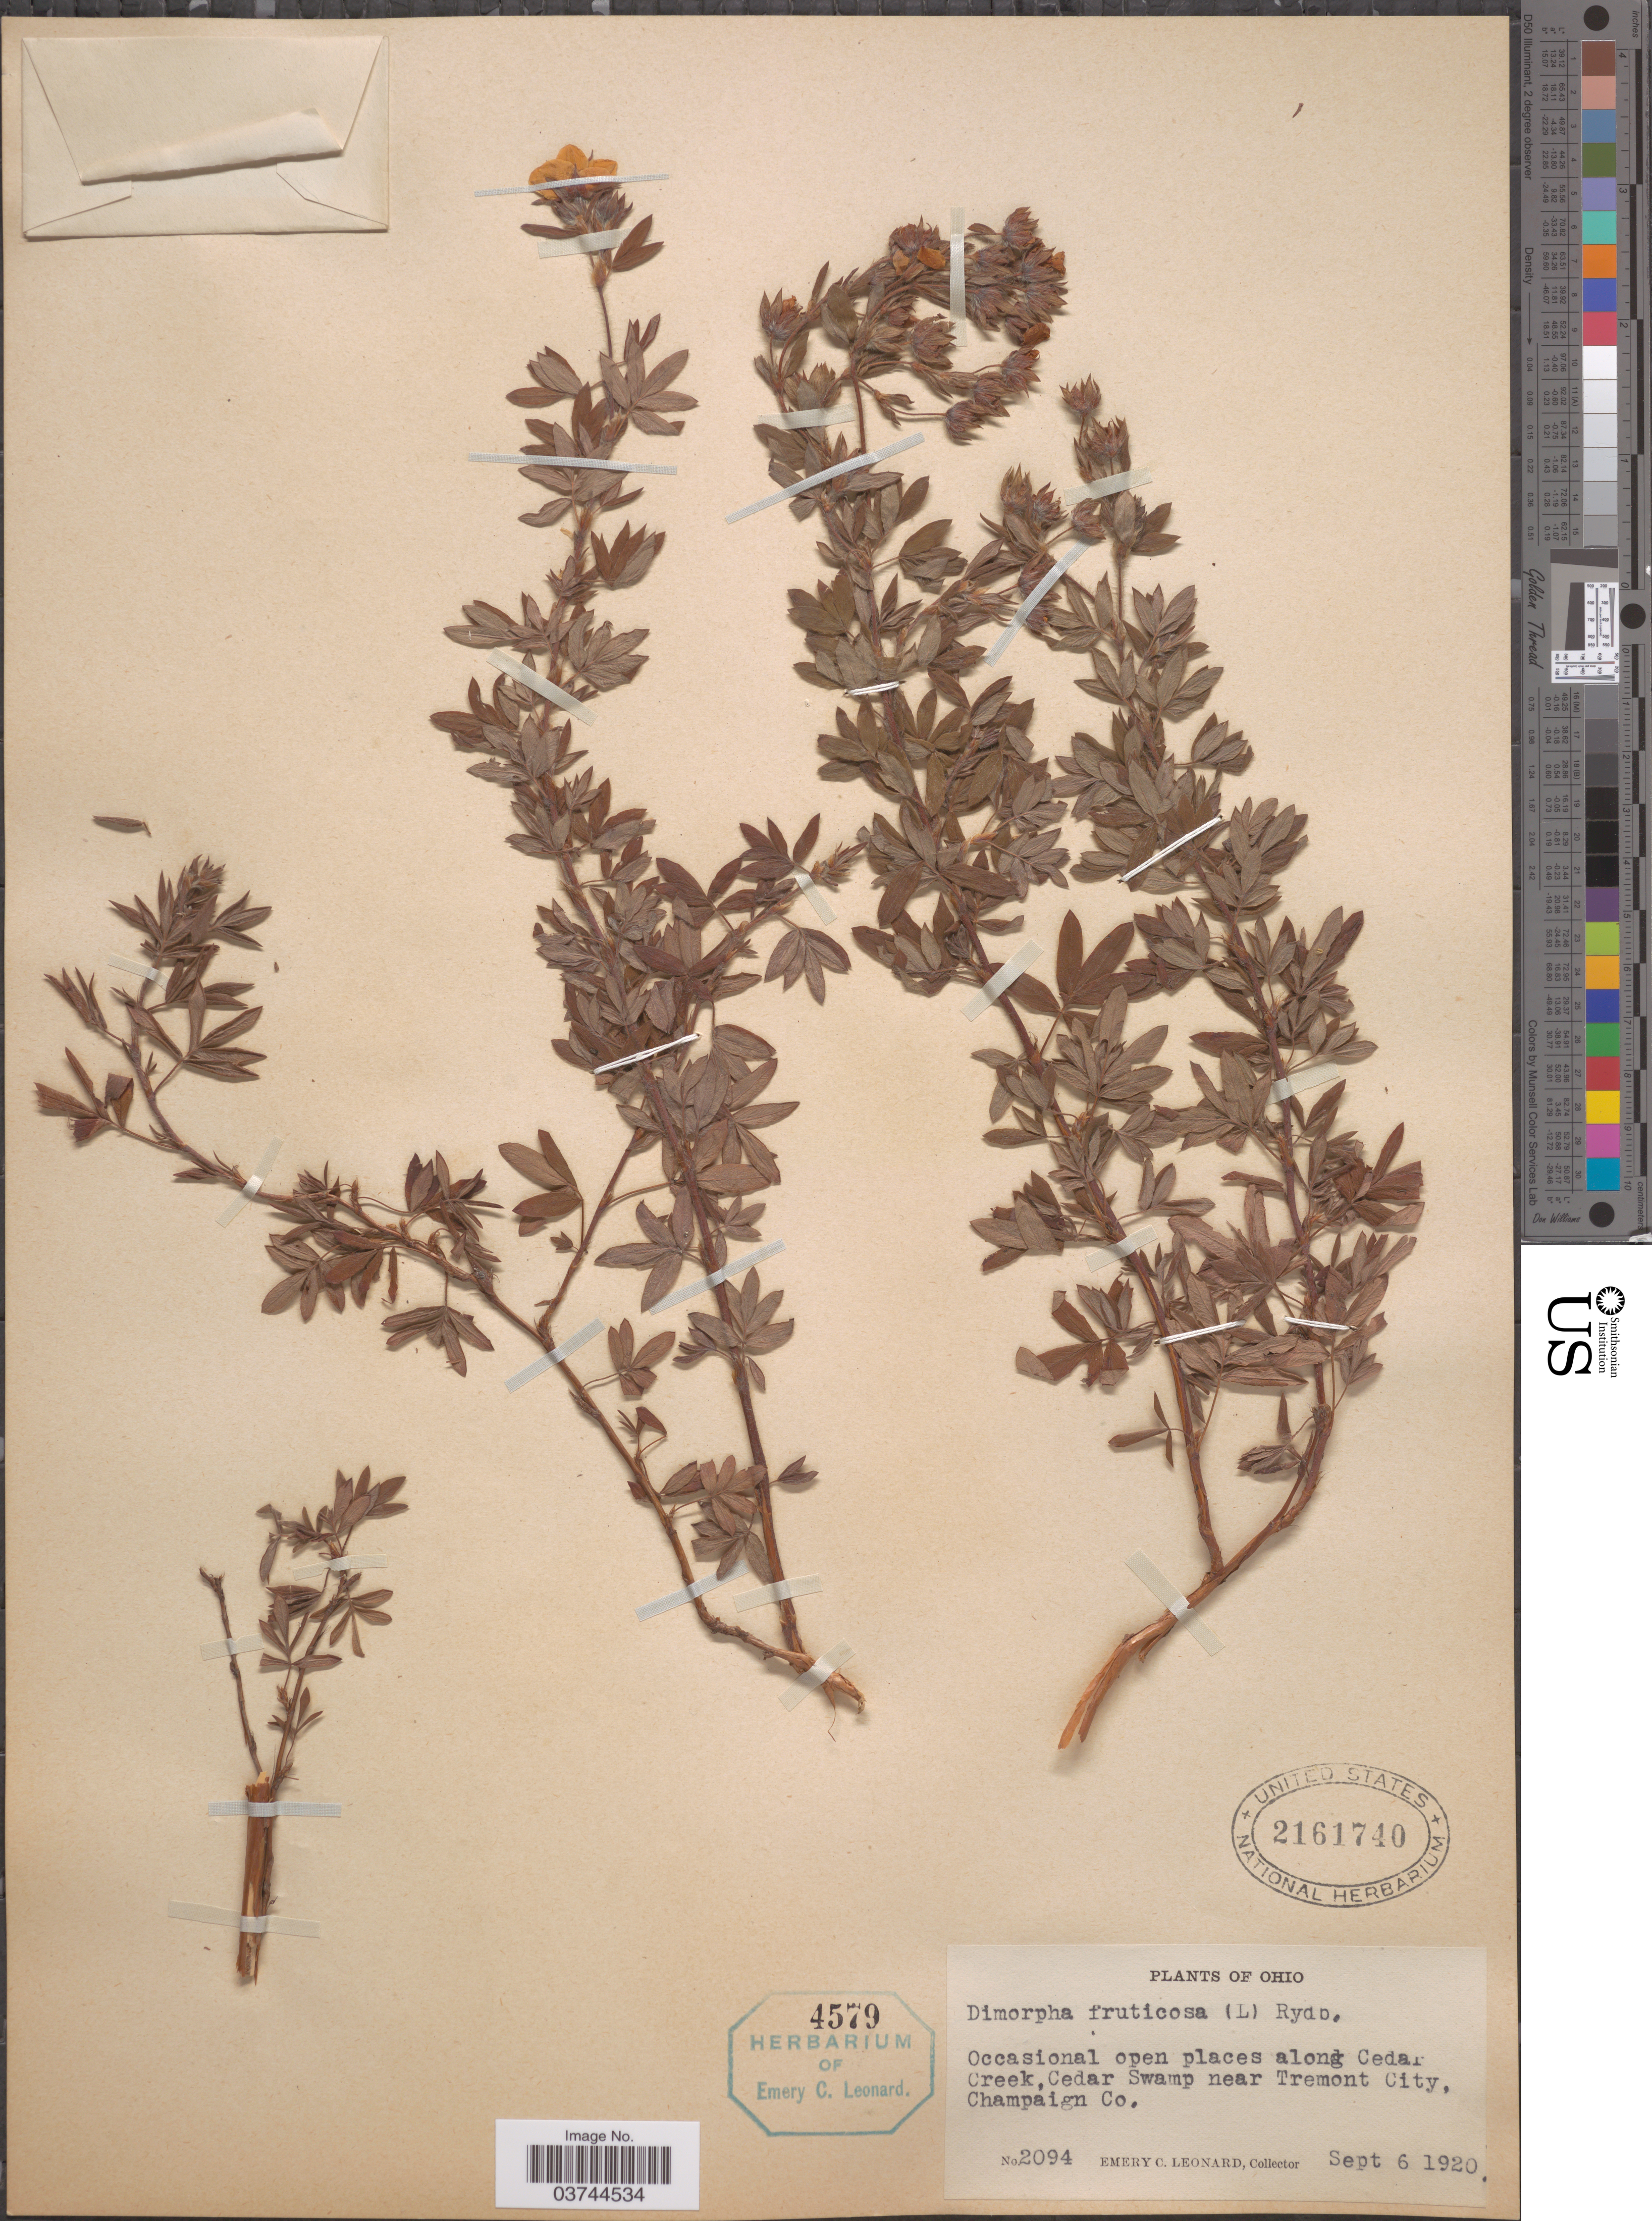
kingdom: Plantae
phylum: Tracheophyta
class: Magnoliopsida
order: Rosales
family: Rosaceae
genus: Dasiphora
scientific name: Dasiphora fruticosa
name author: (L.) Rydb.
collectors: E. C. Leonard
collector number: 2094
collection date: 1920-09-06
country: United States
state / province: Ohio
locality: Along Cedar Creek, Cedar Swamp near Tremont City, Champaign Co.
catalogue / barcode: US 2161740